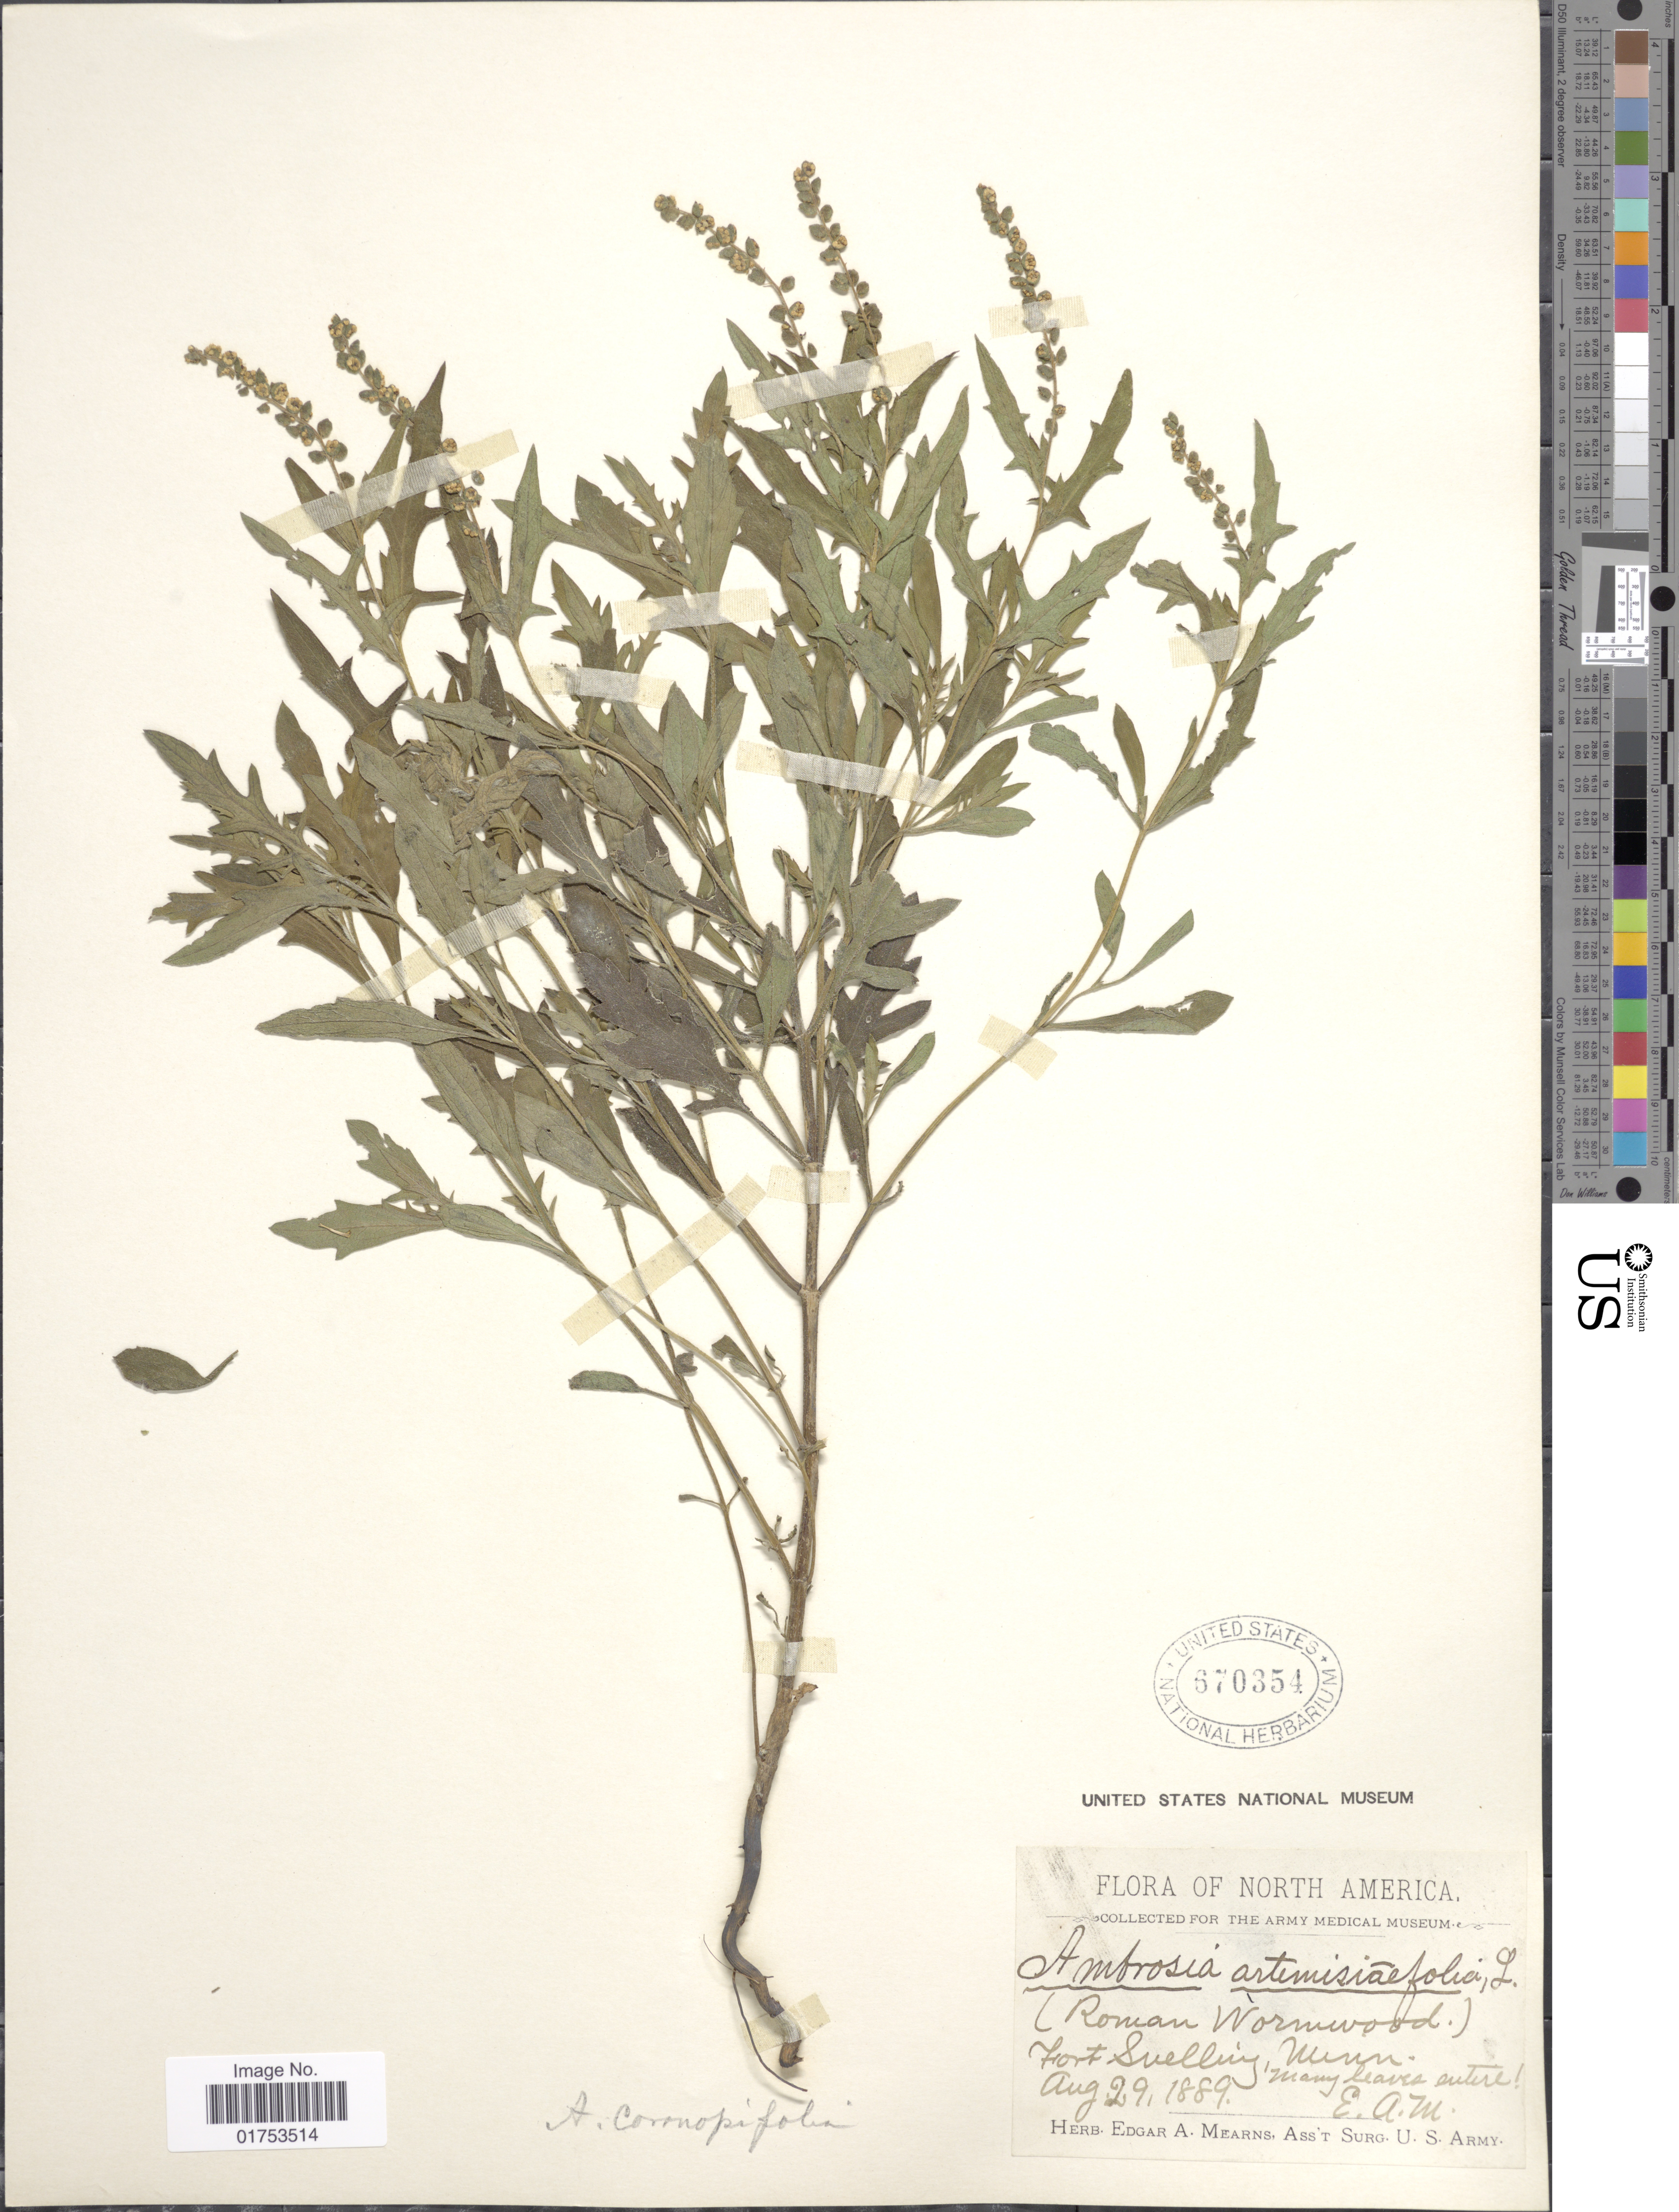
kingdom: Plantae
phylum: Tracheophyta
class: Magnoliopsida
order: Asterales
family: Asteraceae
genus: Ambrosia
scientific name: Ambrosia psilostachya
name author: DC.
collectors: E. A. Mearns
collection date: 1889-08-29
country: United States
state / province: Minnesota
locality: Fort Snelling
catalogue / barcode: US 670354